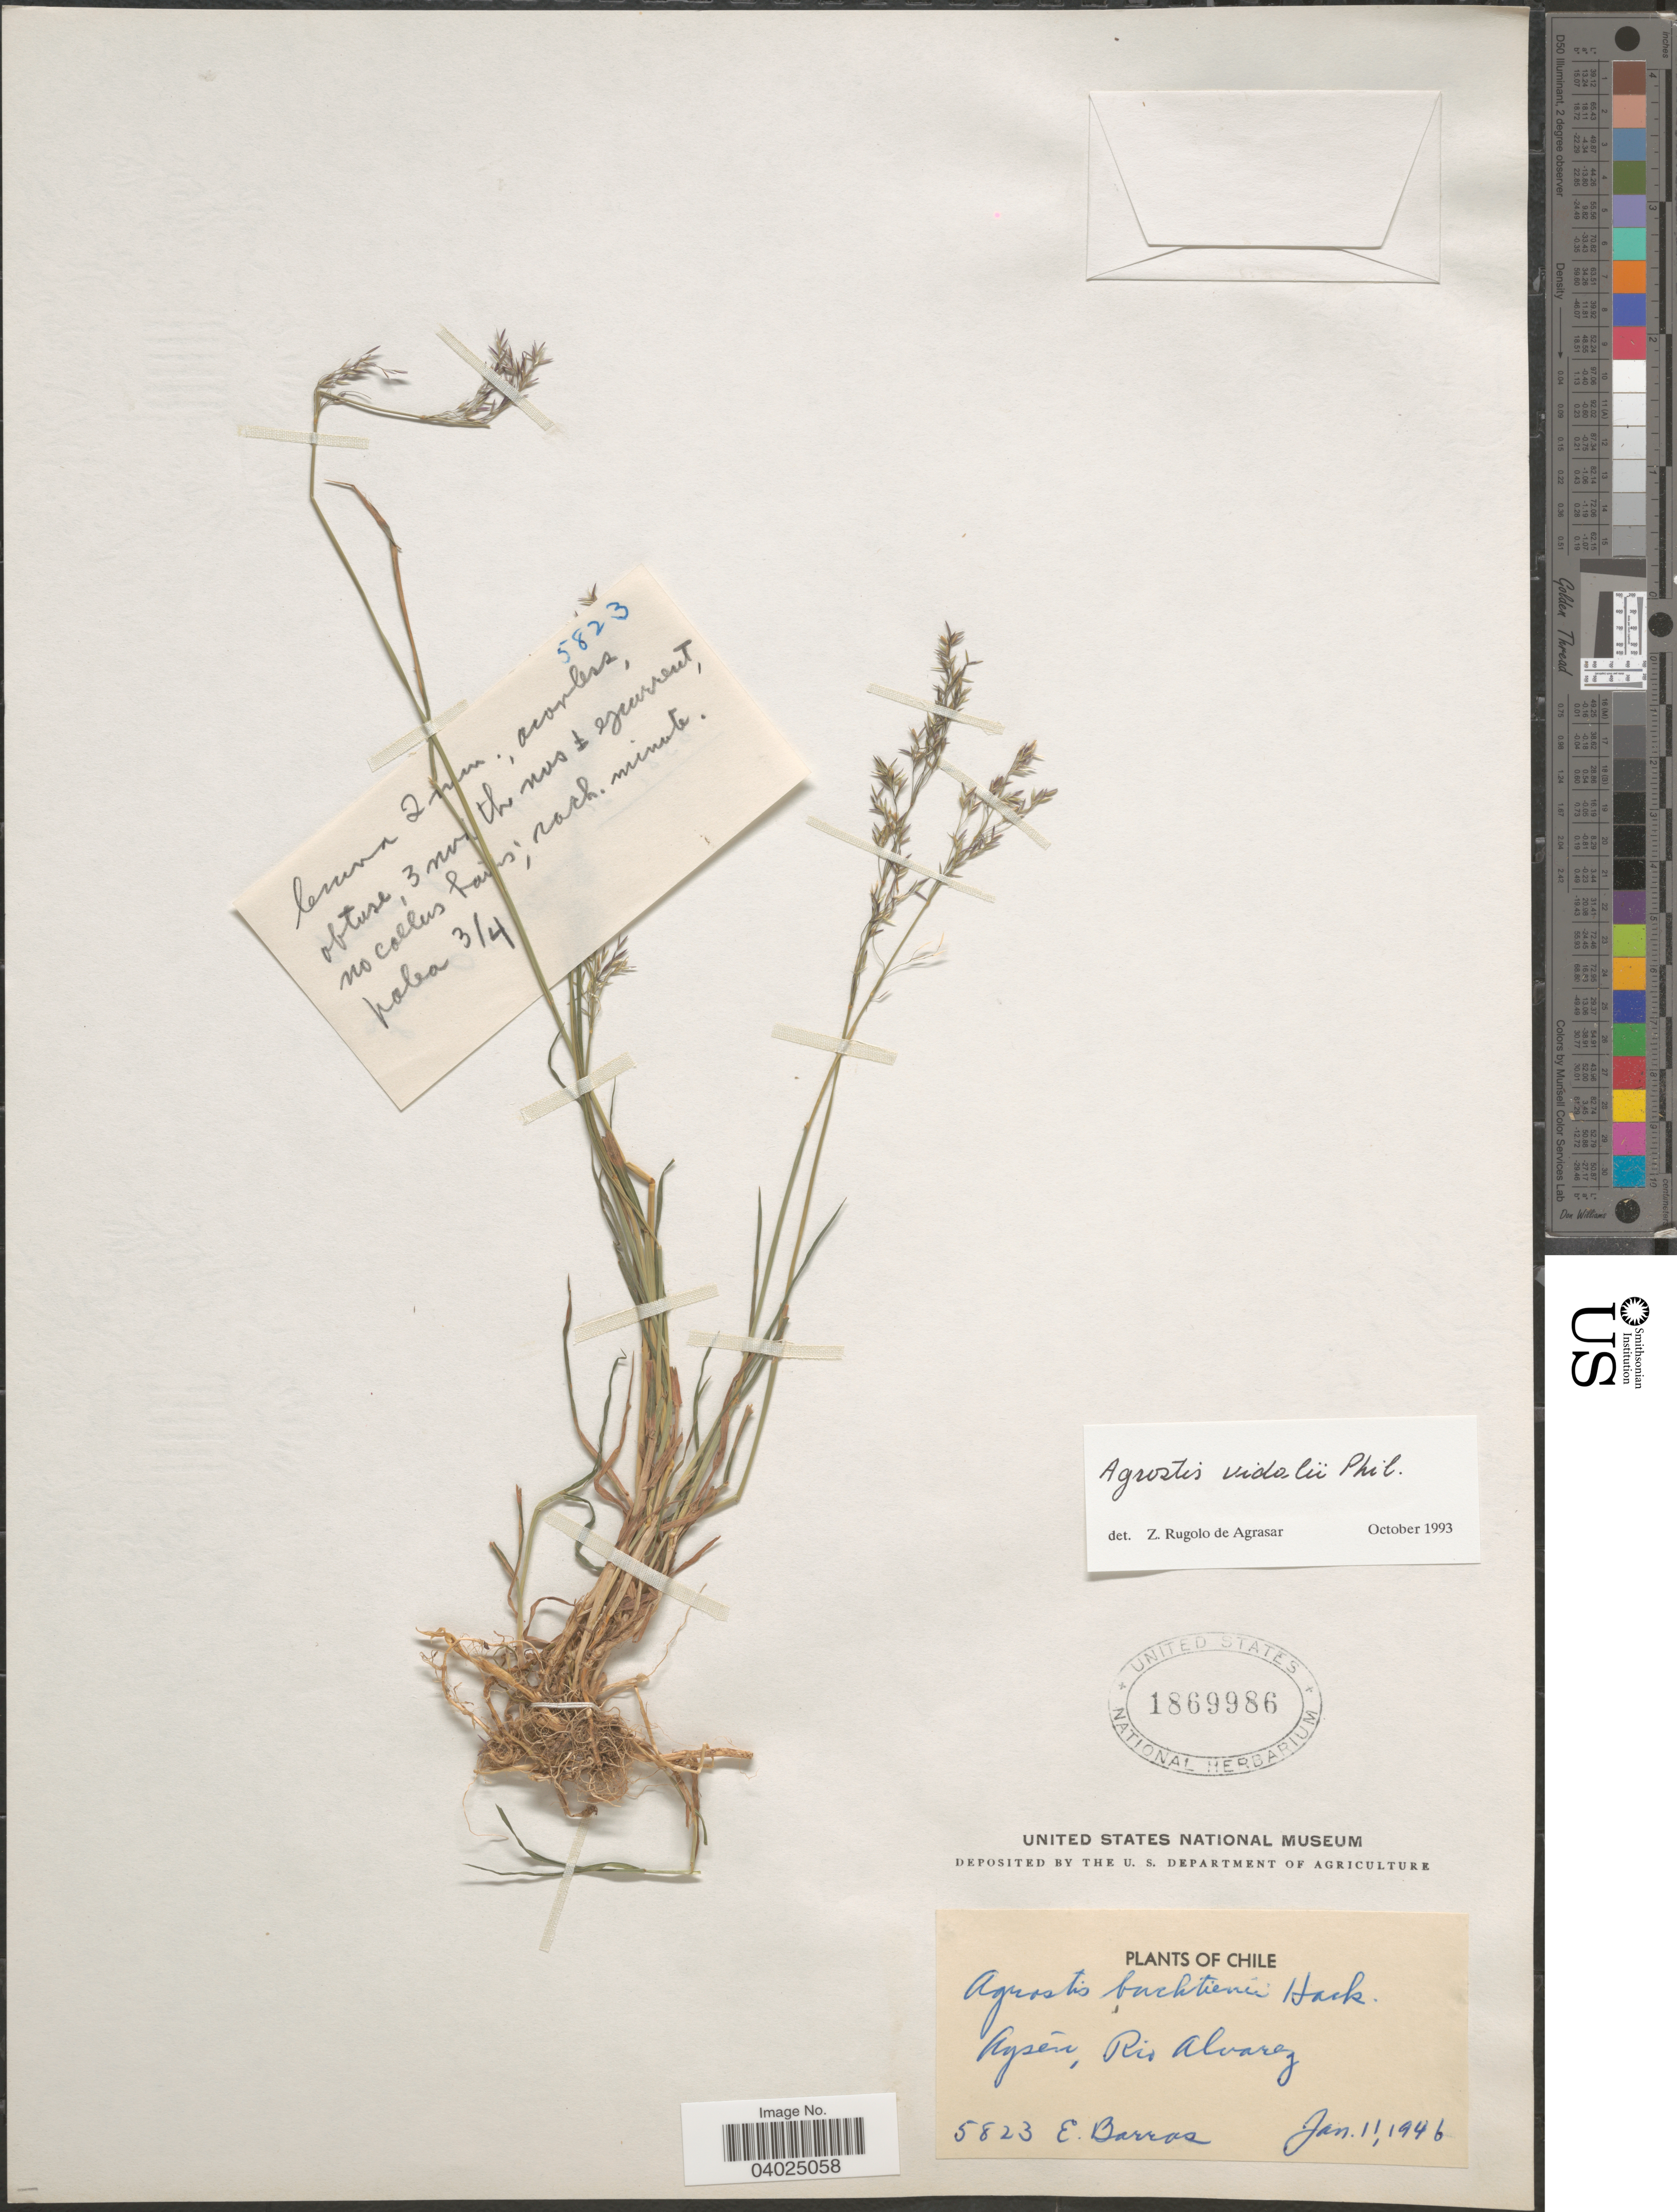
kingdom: Plantae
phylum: Tracheophyta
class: Liliopsida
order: Poales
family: Poaceae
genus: Agrostis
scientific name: Agrostis vidalii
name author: Phil.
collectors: E. Barros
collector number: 5823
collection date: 1946-01-11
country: Chile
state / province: Aisén (XI)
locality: Aysén, Rio Alvarez.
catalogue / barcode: US 1869986